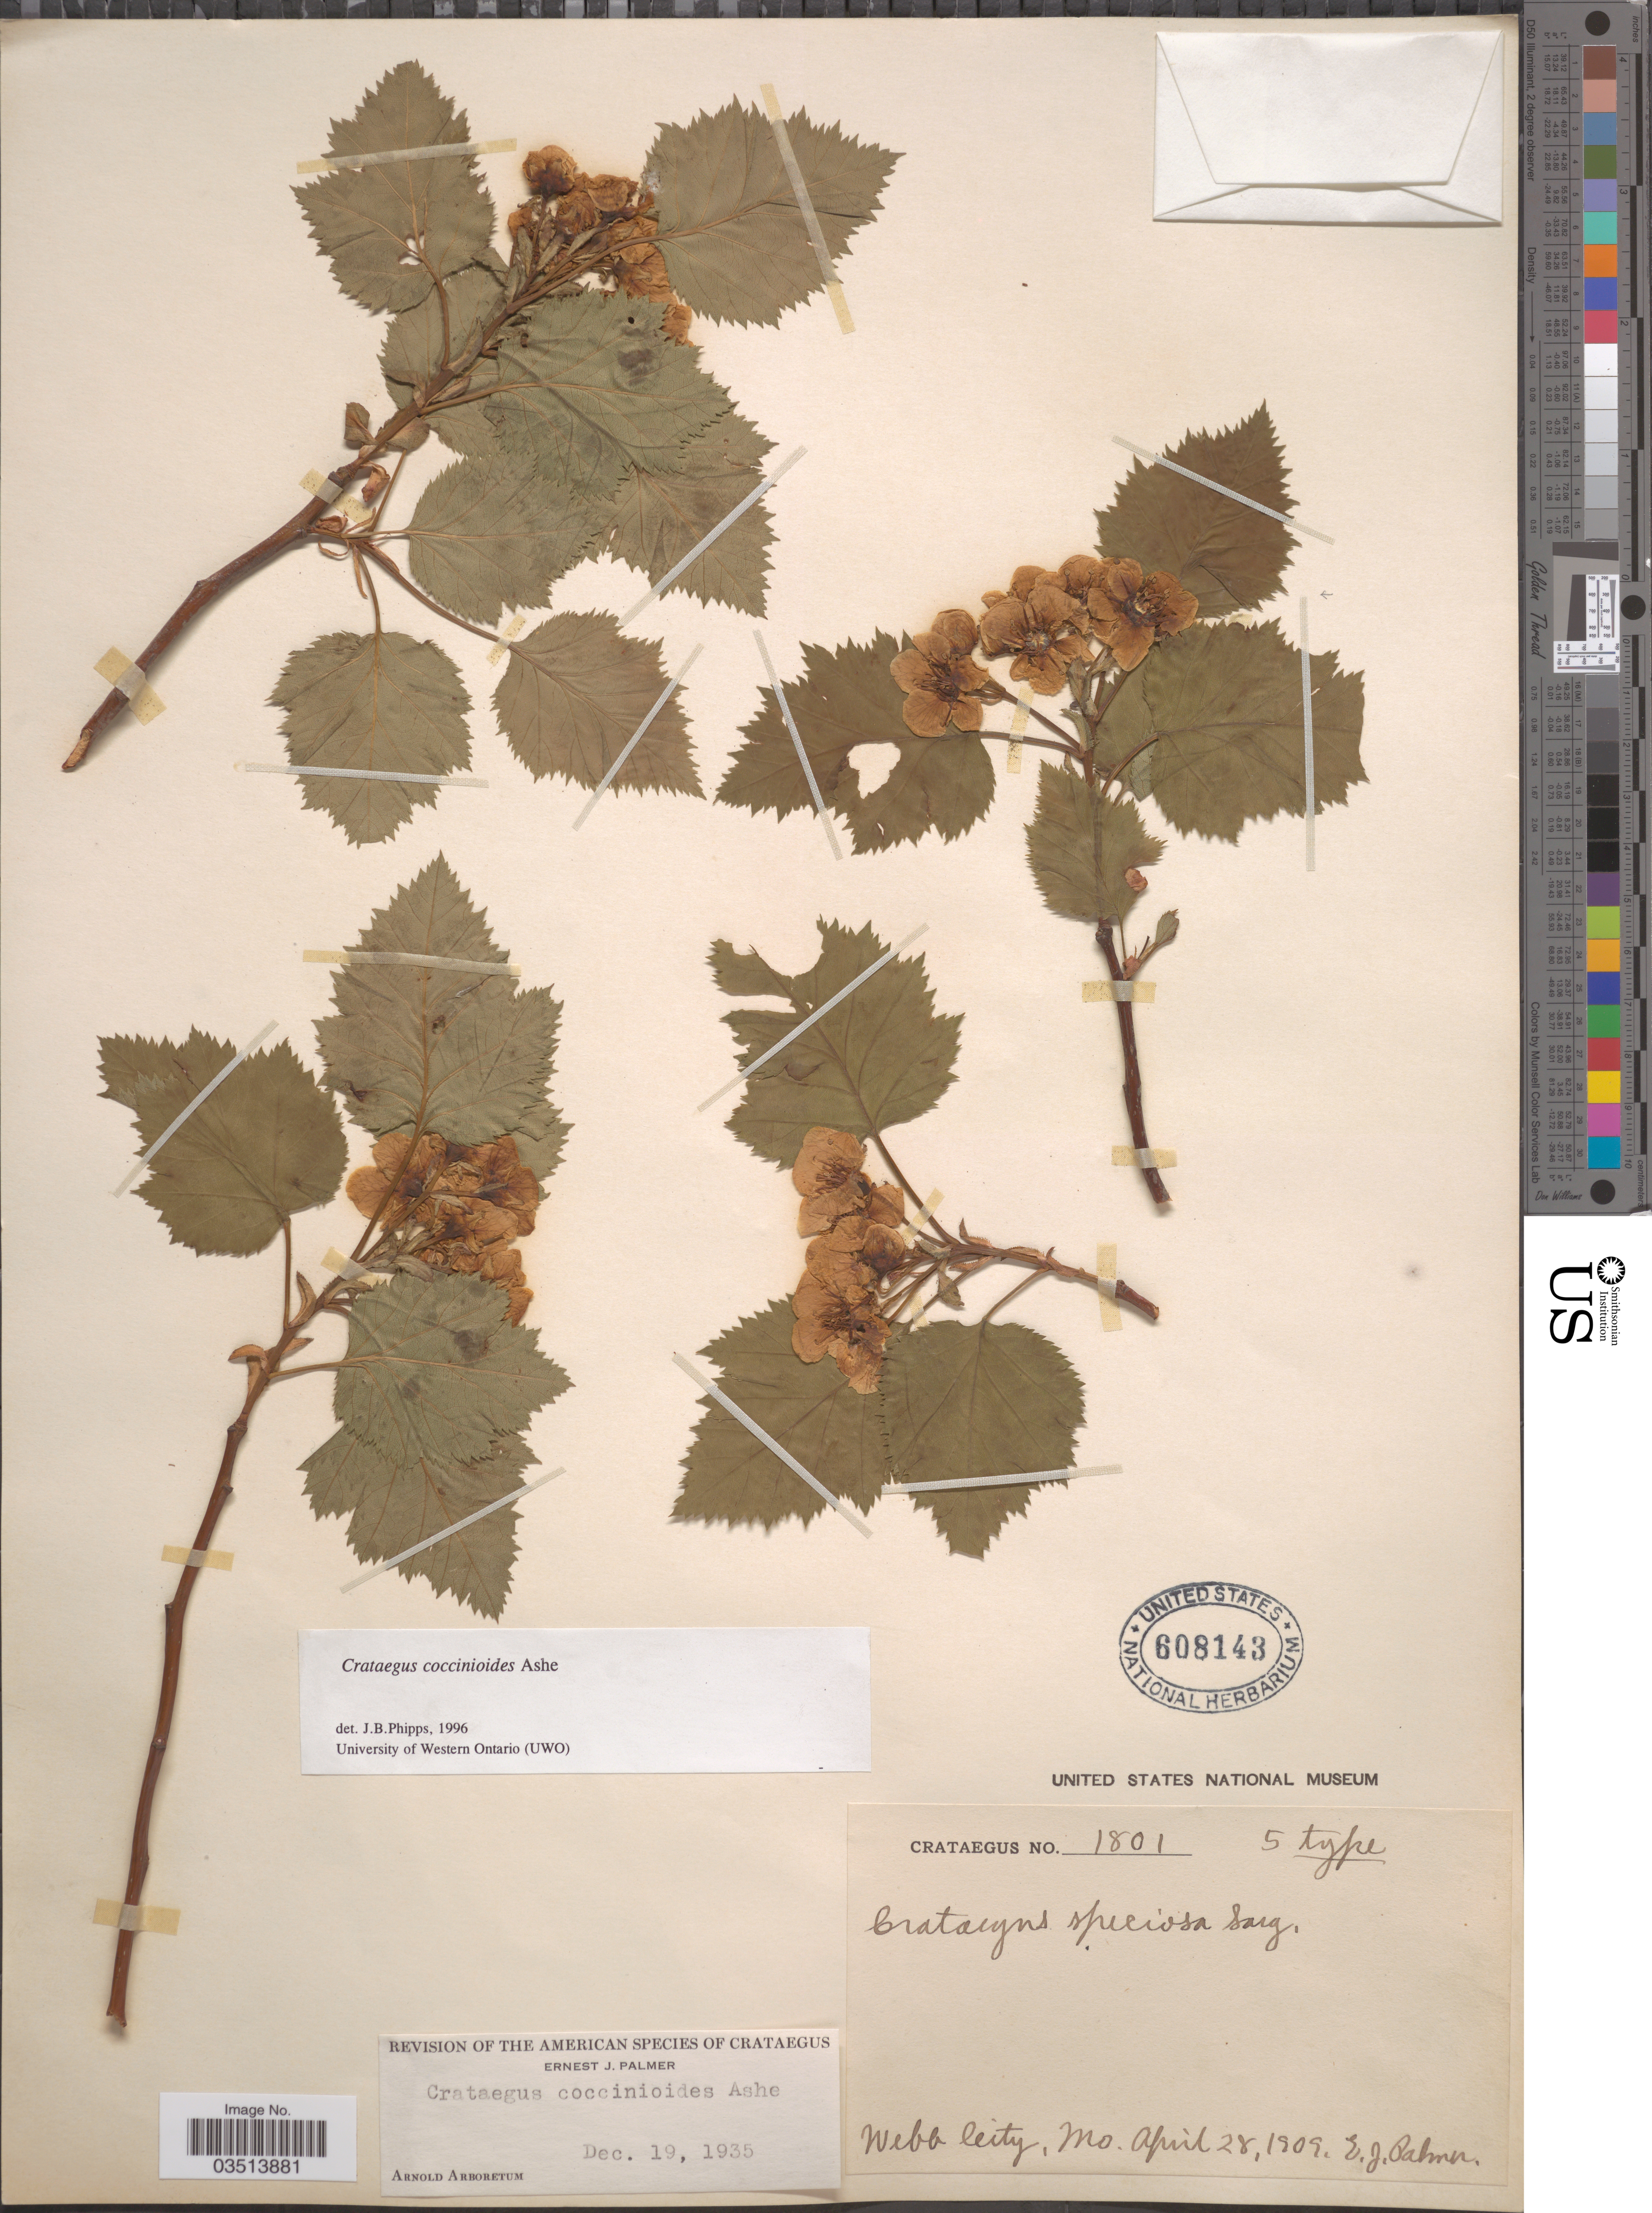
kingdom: Plantae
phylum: Tracheophyta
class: Magnoliopsida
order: Rosales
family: Rosaceae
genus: Crataegus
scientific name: Crataegus coccinioides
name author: Ashe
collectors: E. J. Palmer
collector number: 1801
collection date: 1909-04-28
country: United States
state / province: Missouri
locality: Webb City.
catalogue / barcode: US 608143